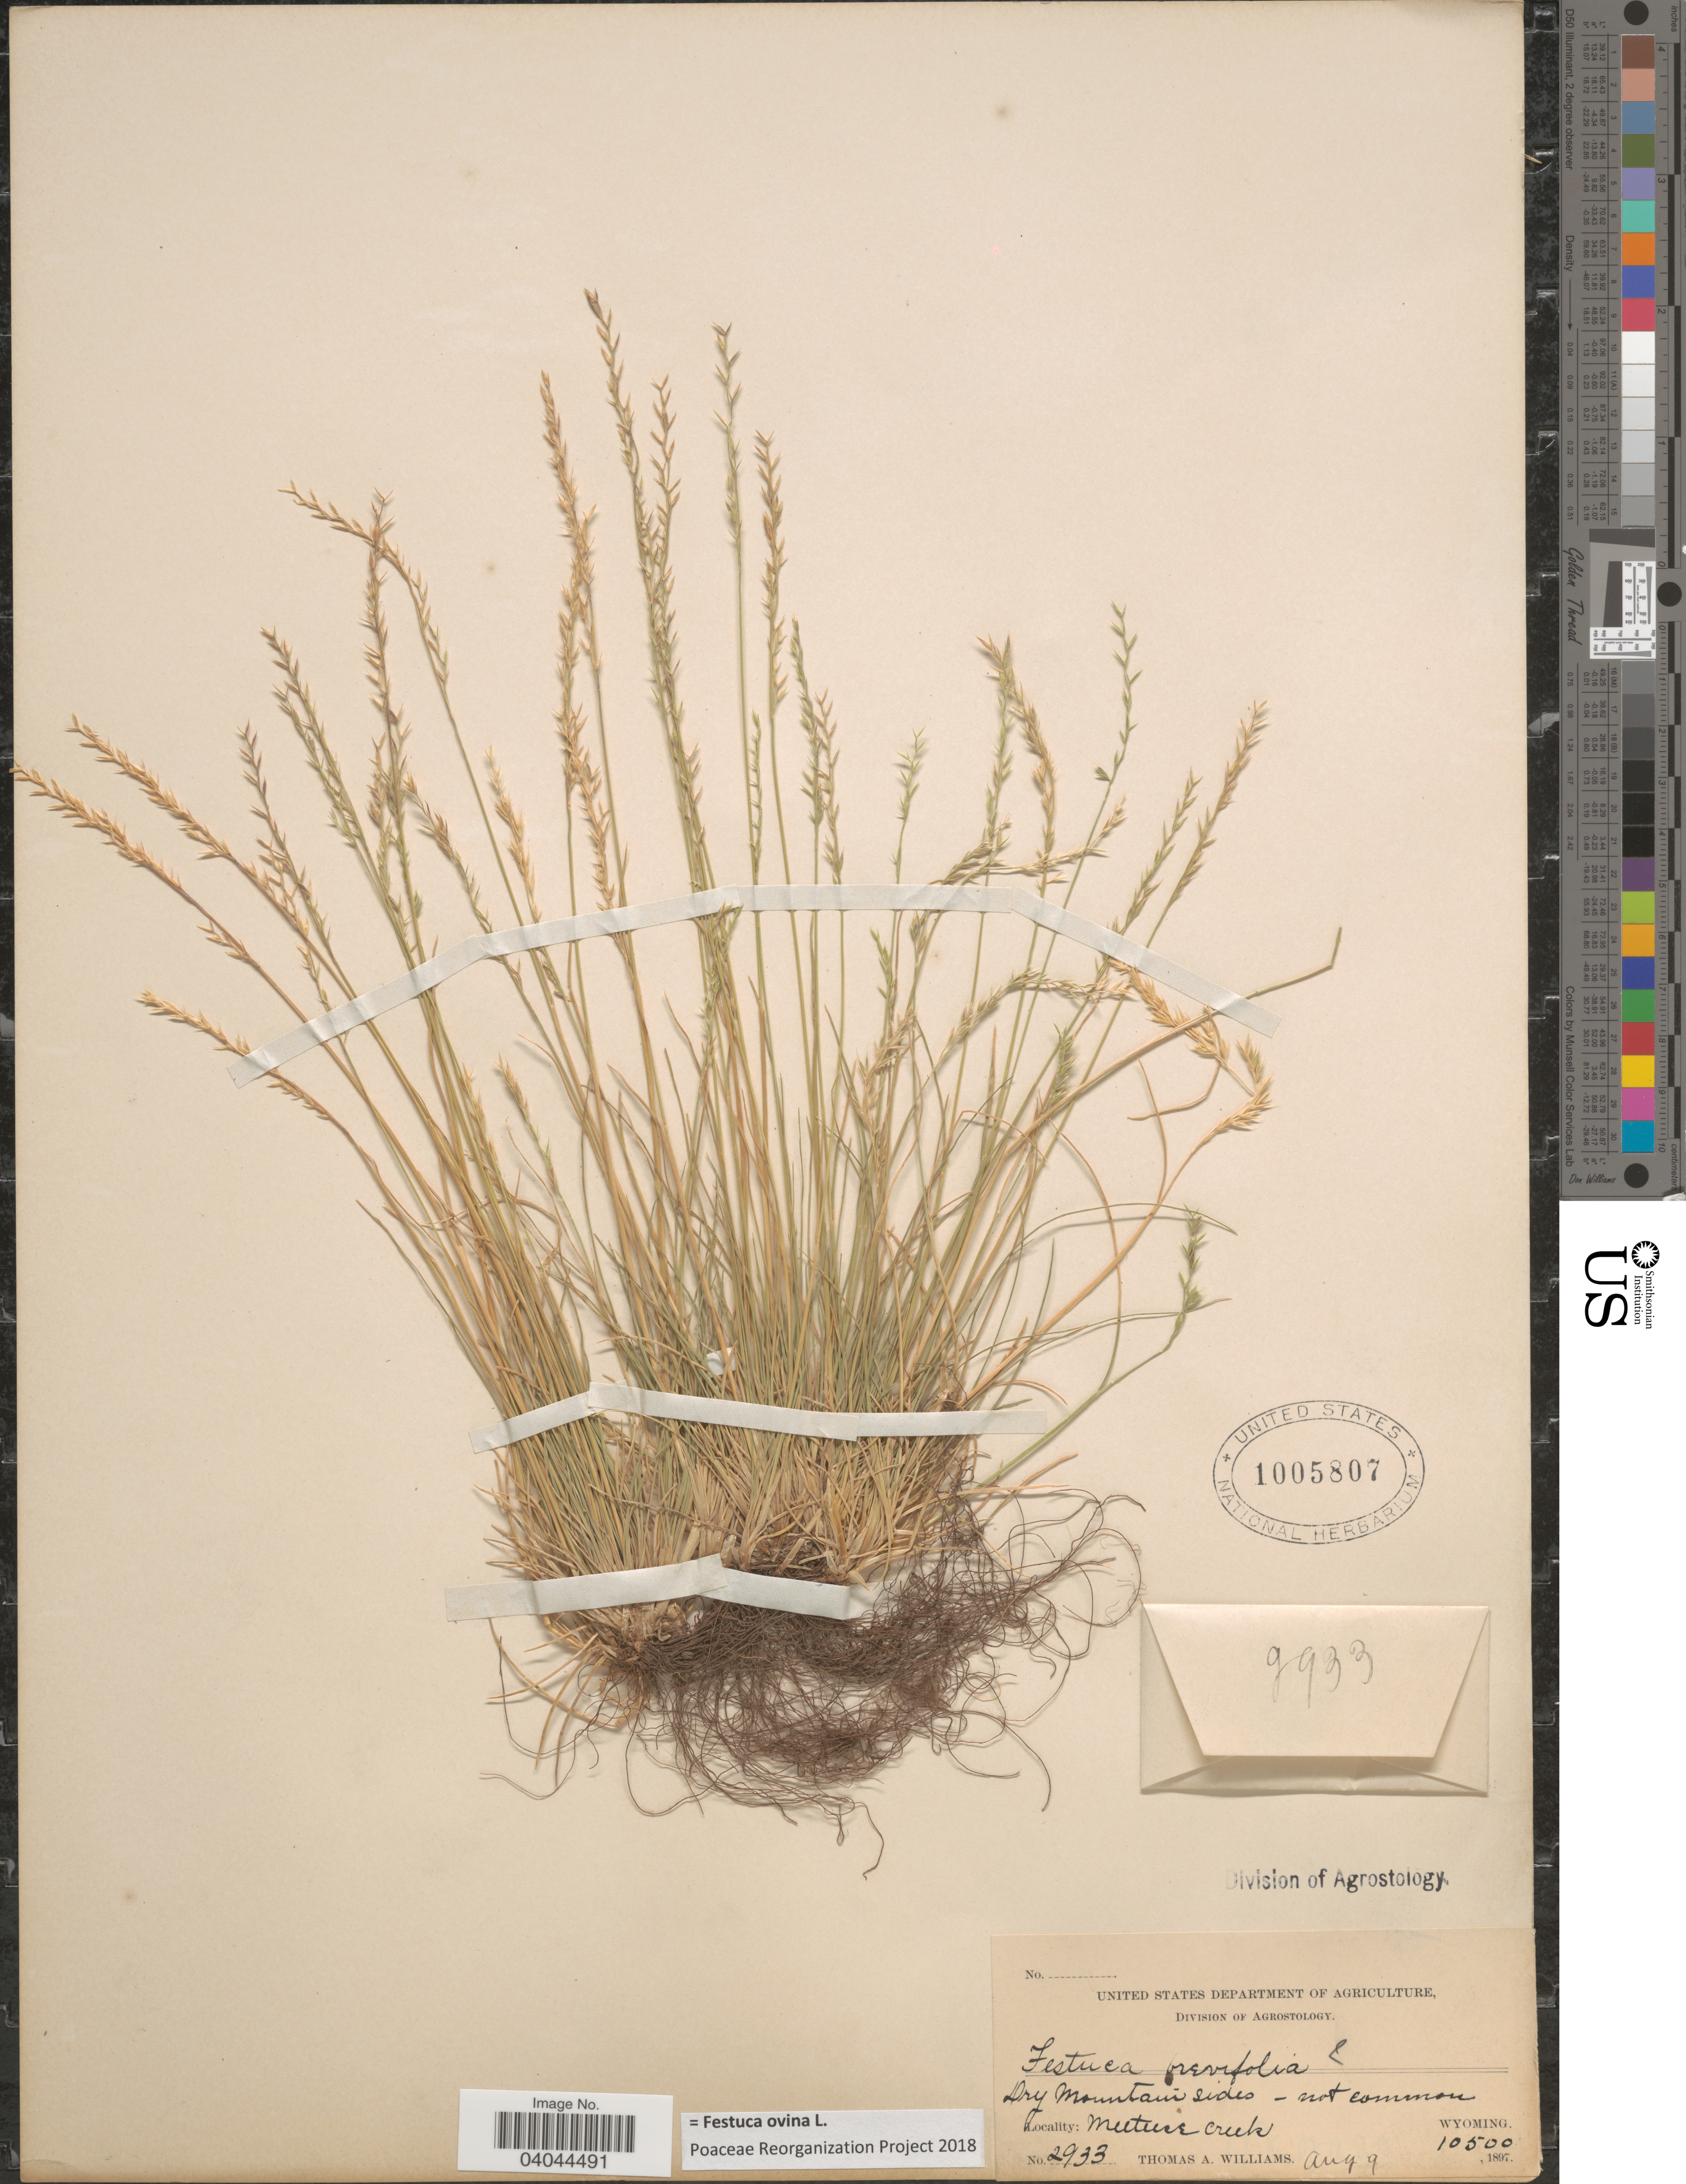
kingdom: Plantae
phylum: Tracheophyta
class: Liliopsida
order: Poales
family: Poaceae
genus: Festuca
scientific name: Festuca ovina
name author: L.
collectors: T. A. Williams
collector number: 2933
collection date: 1897-08-09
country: United States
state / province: Wyoming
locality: Meeteetse Creek.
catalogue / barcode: US 1005807